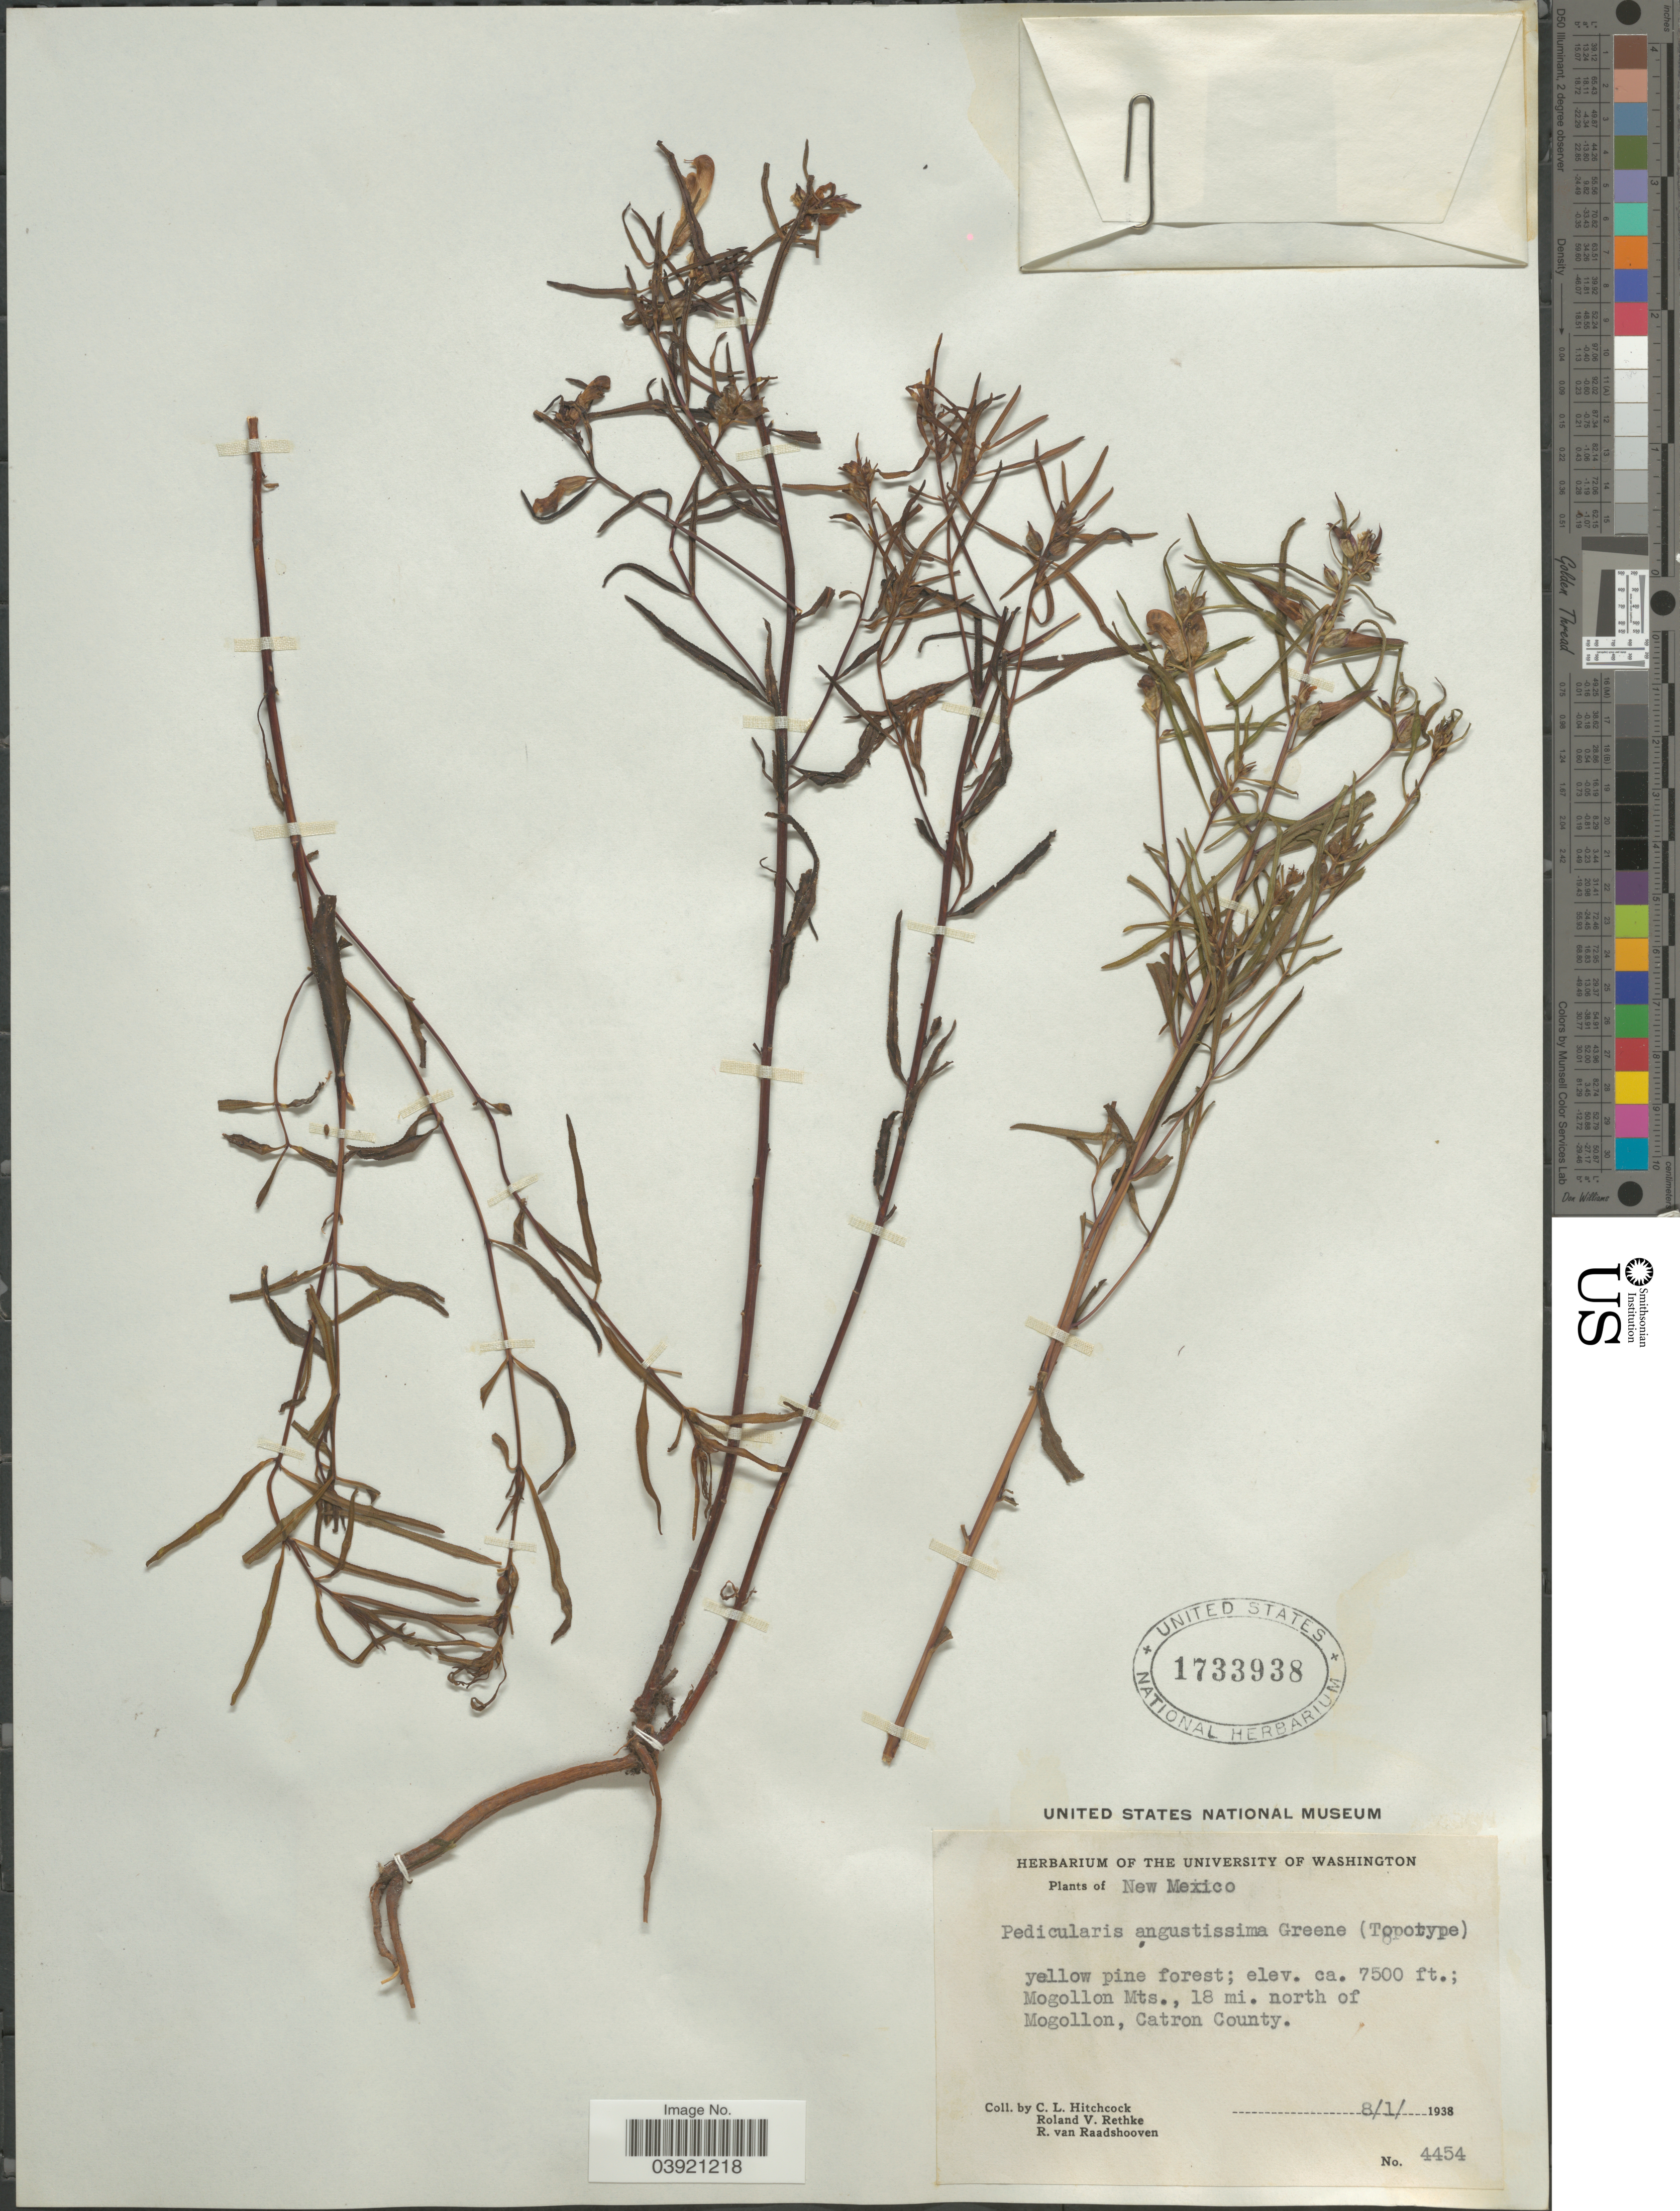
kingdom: Plantae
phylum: Tracheophyta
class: Magnoliopsida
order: Lamiales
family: Orobanchaceae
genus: Pedicularis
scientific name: Pedicularis angustissima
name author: Greene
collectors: C. L. Hitchcock, R. Rethke & R. Raadshooven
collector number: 4454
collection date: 1938-08-01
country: United States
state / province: New Mexico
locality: Mogollon Mts., 18 mi. north of Mogollon, Catron County.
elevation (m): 2286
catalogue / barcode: US 1733938